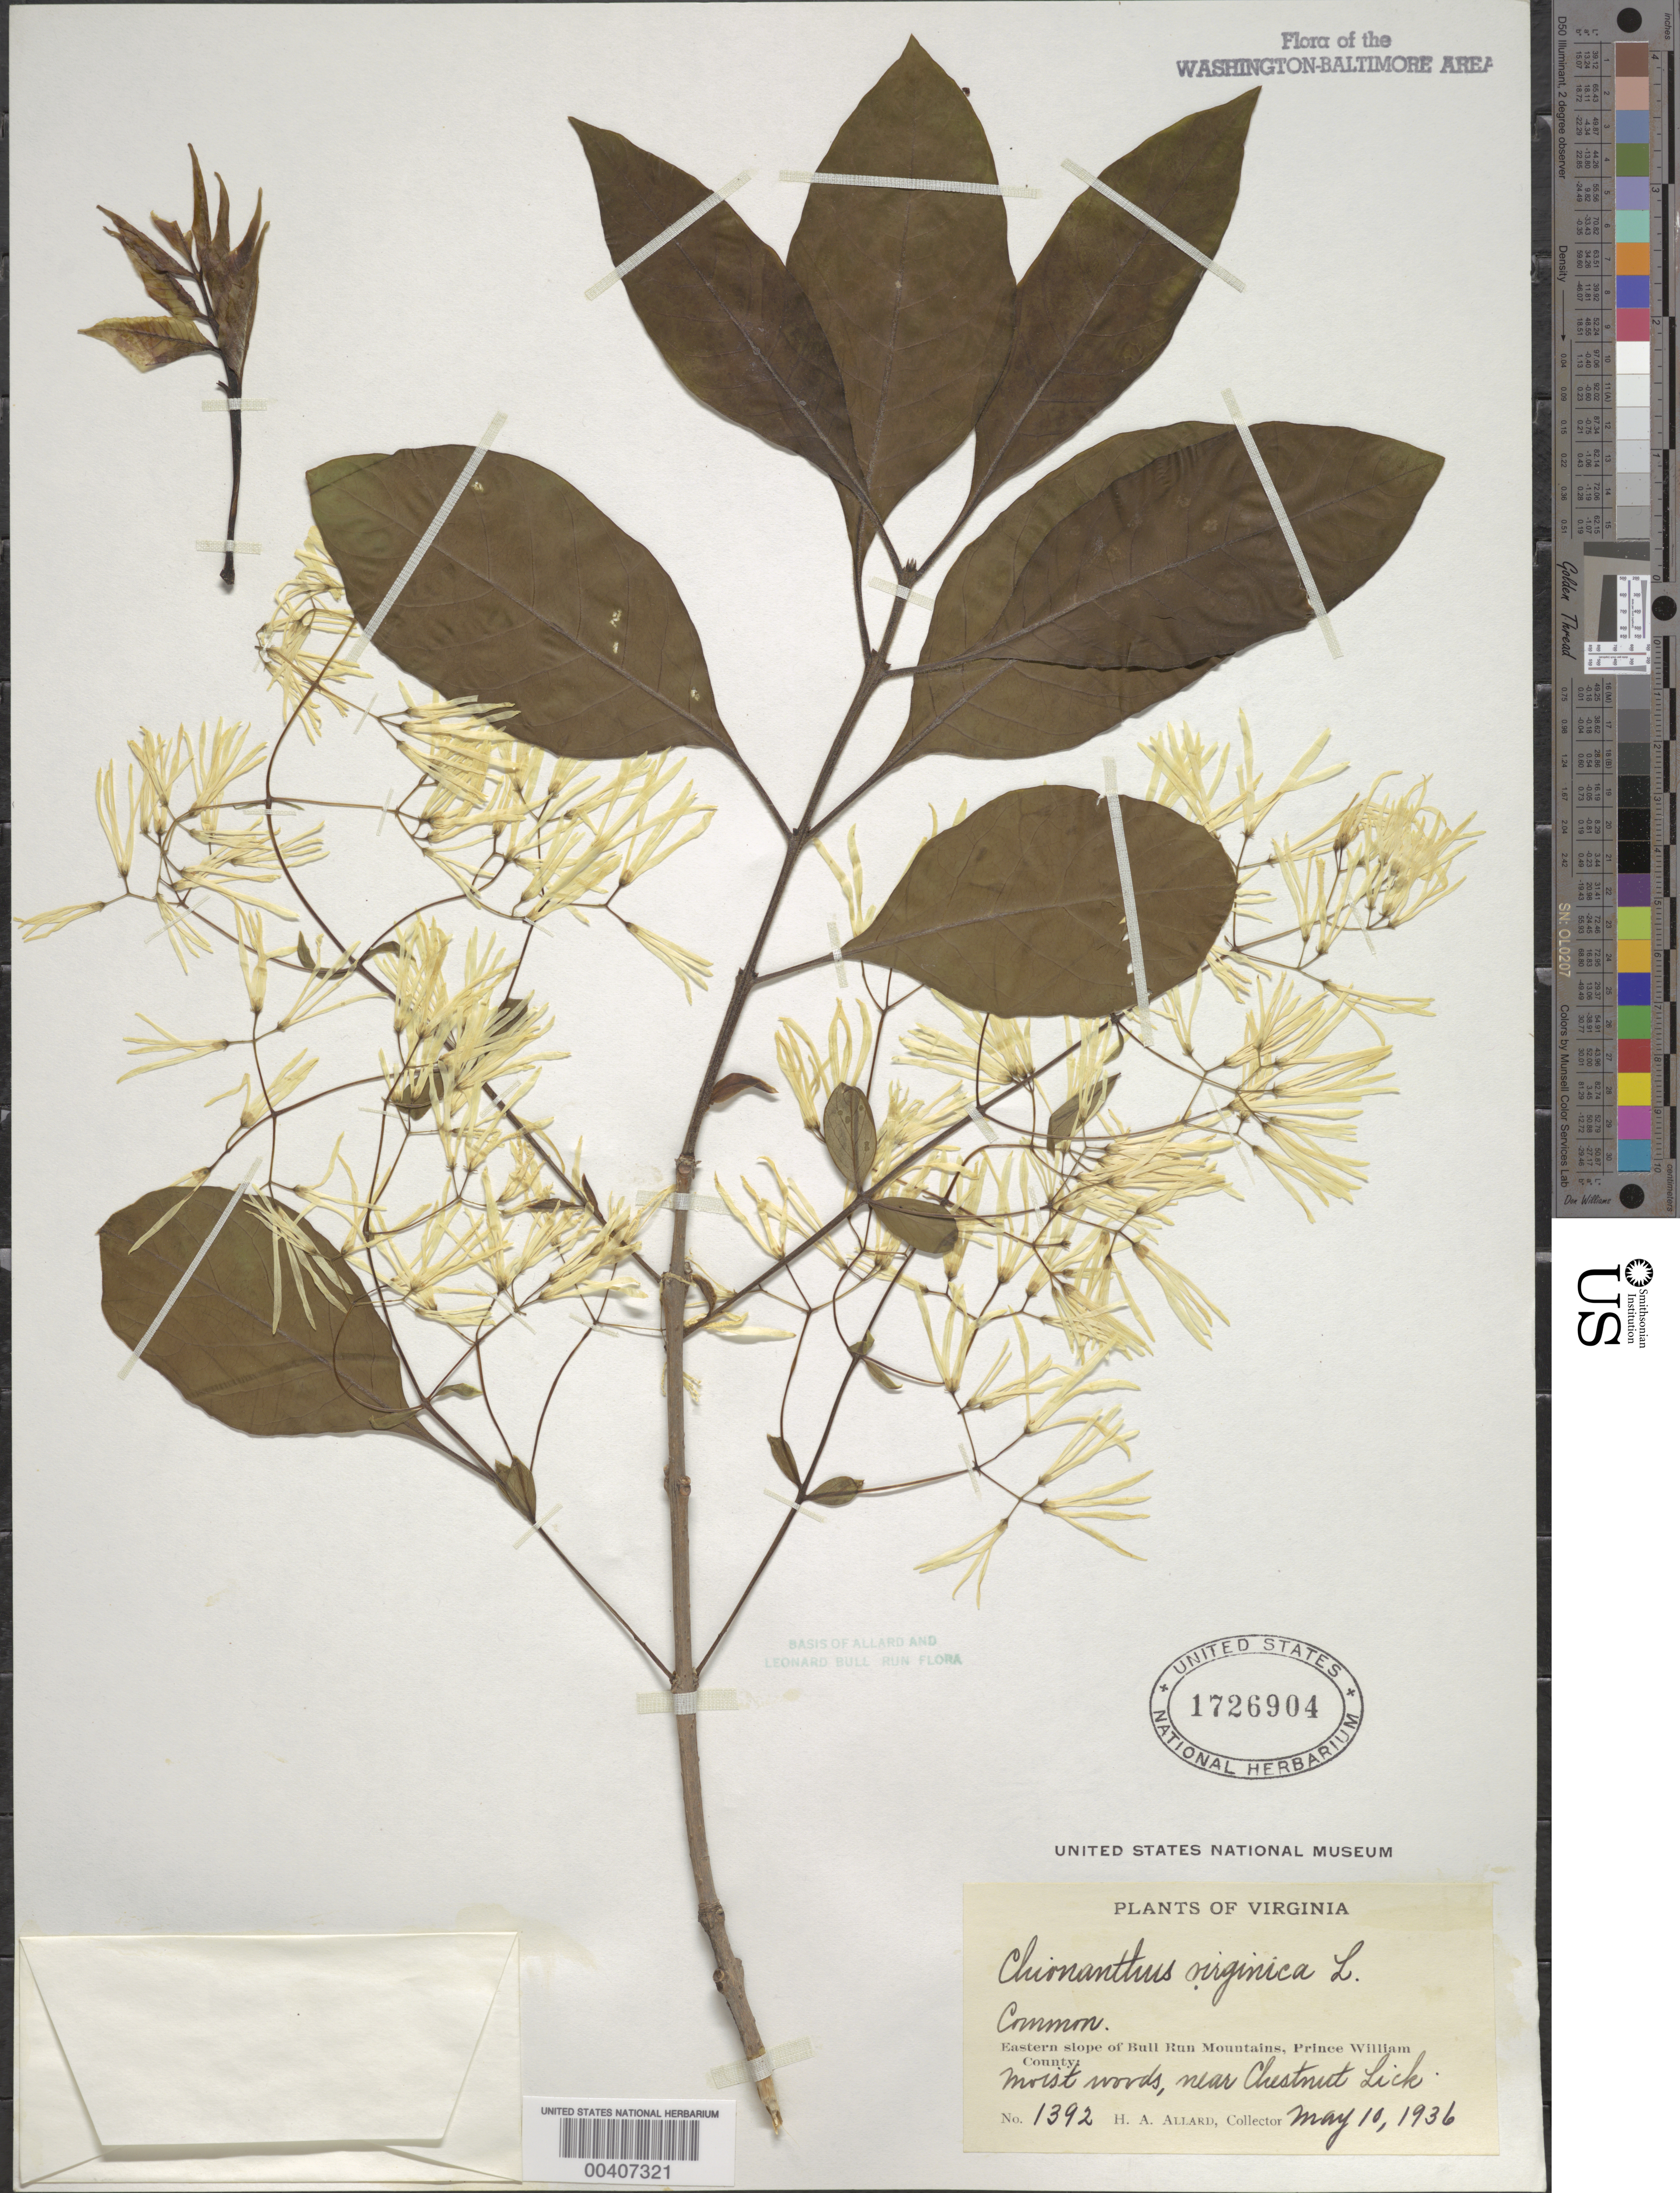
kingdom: Plantae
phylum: Tracheophyta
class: Magnoliopsida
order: Lamiales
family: Oleaceae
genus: Chionanthus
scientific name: Chionanthus virginicus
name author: L.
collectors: H. A. Allard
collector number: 1392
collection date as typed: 10 May 1936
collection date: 1936-05-10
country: United States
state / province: Virginia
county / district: Loudoun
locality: Chestnut Lick, eastern slope of Bull Run Mountains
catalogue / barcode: US 1726904